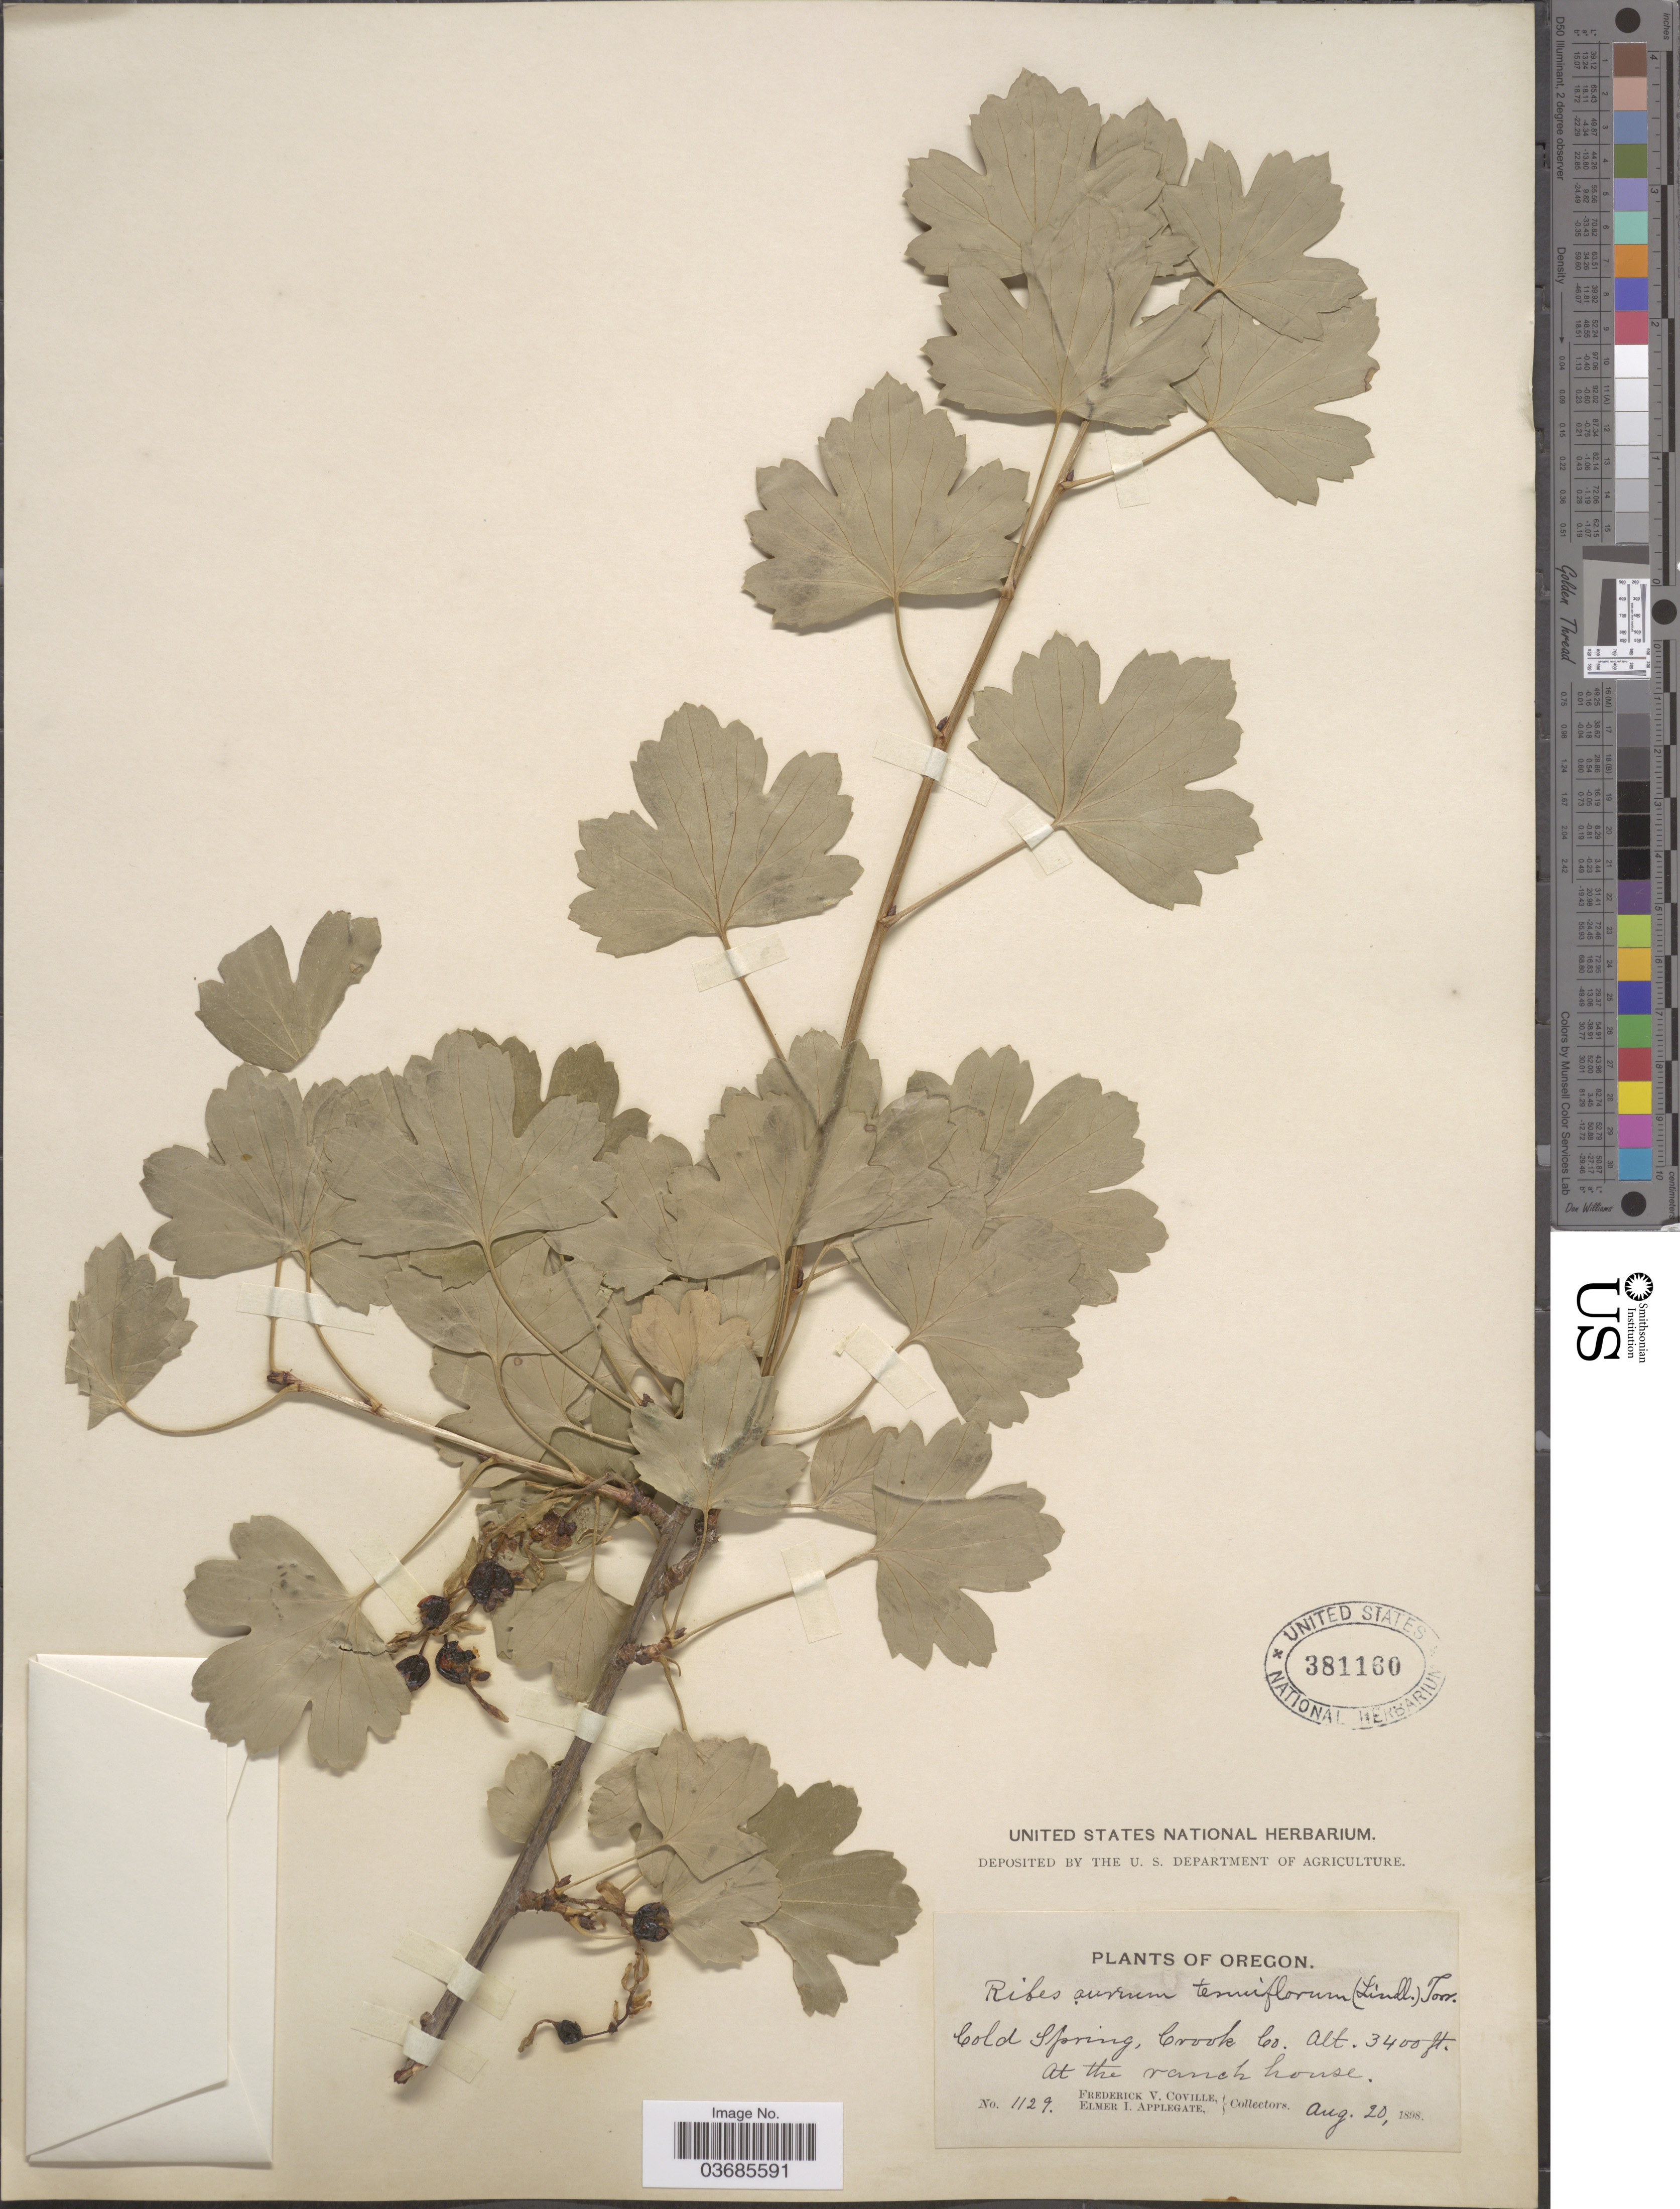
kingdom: Plantae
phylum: Tracheophyta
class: Magnoliopsida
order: Saxifragales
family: Grossulariaceae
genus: Ribes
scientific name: Ribes aureum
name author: Pursh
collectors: F. V. Coville & E. I. Applegate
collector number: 1129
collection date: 1898-08-20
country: United States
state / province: Oregon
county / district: Crook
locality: Cold Spring, Crook Co.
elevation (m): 1036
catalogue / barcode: US 381160